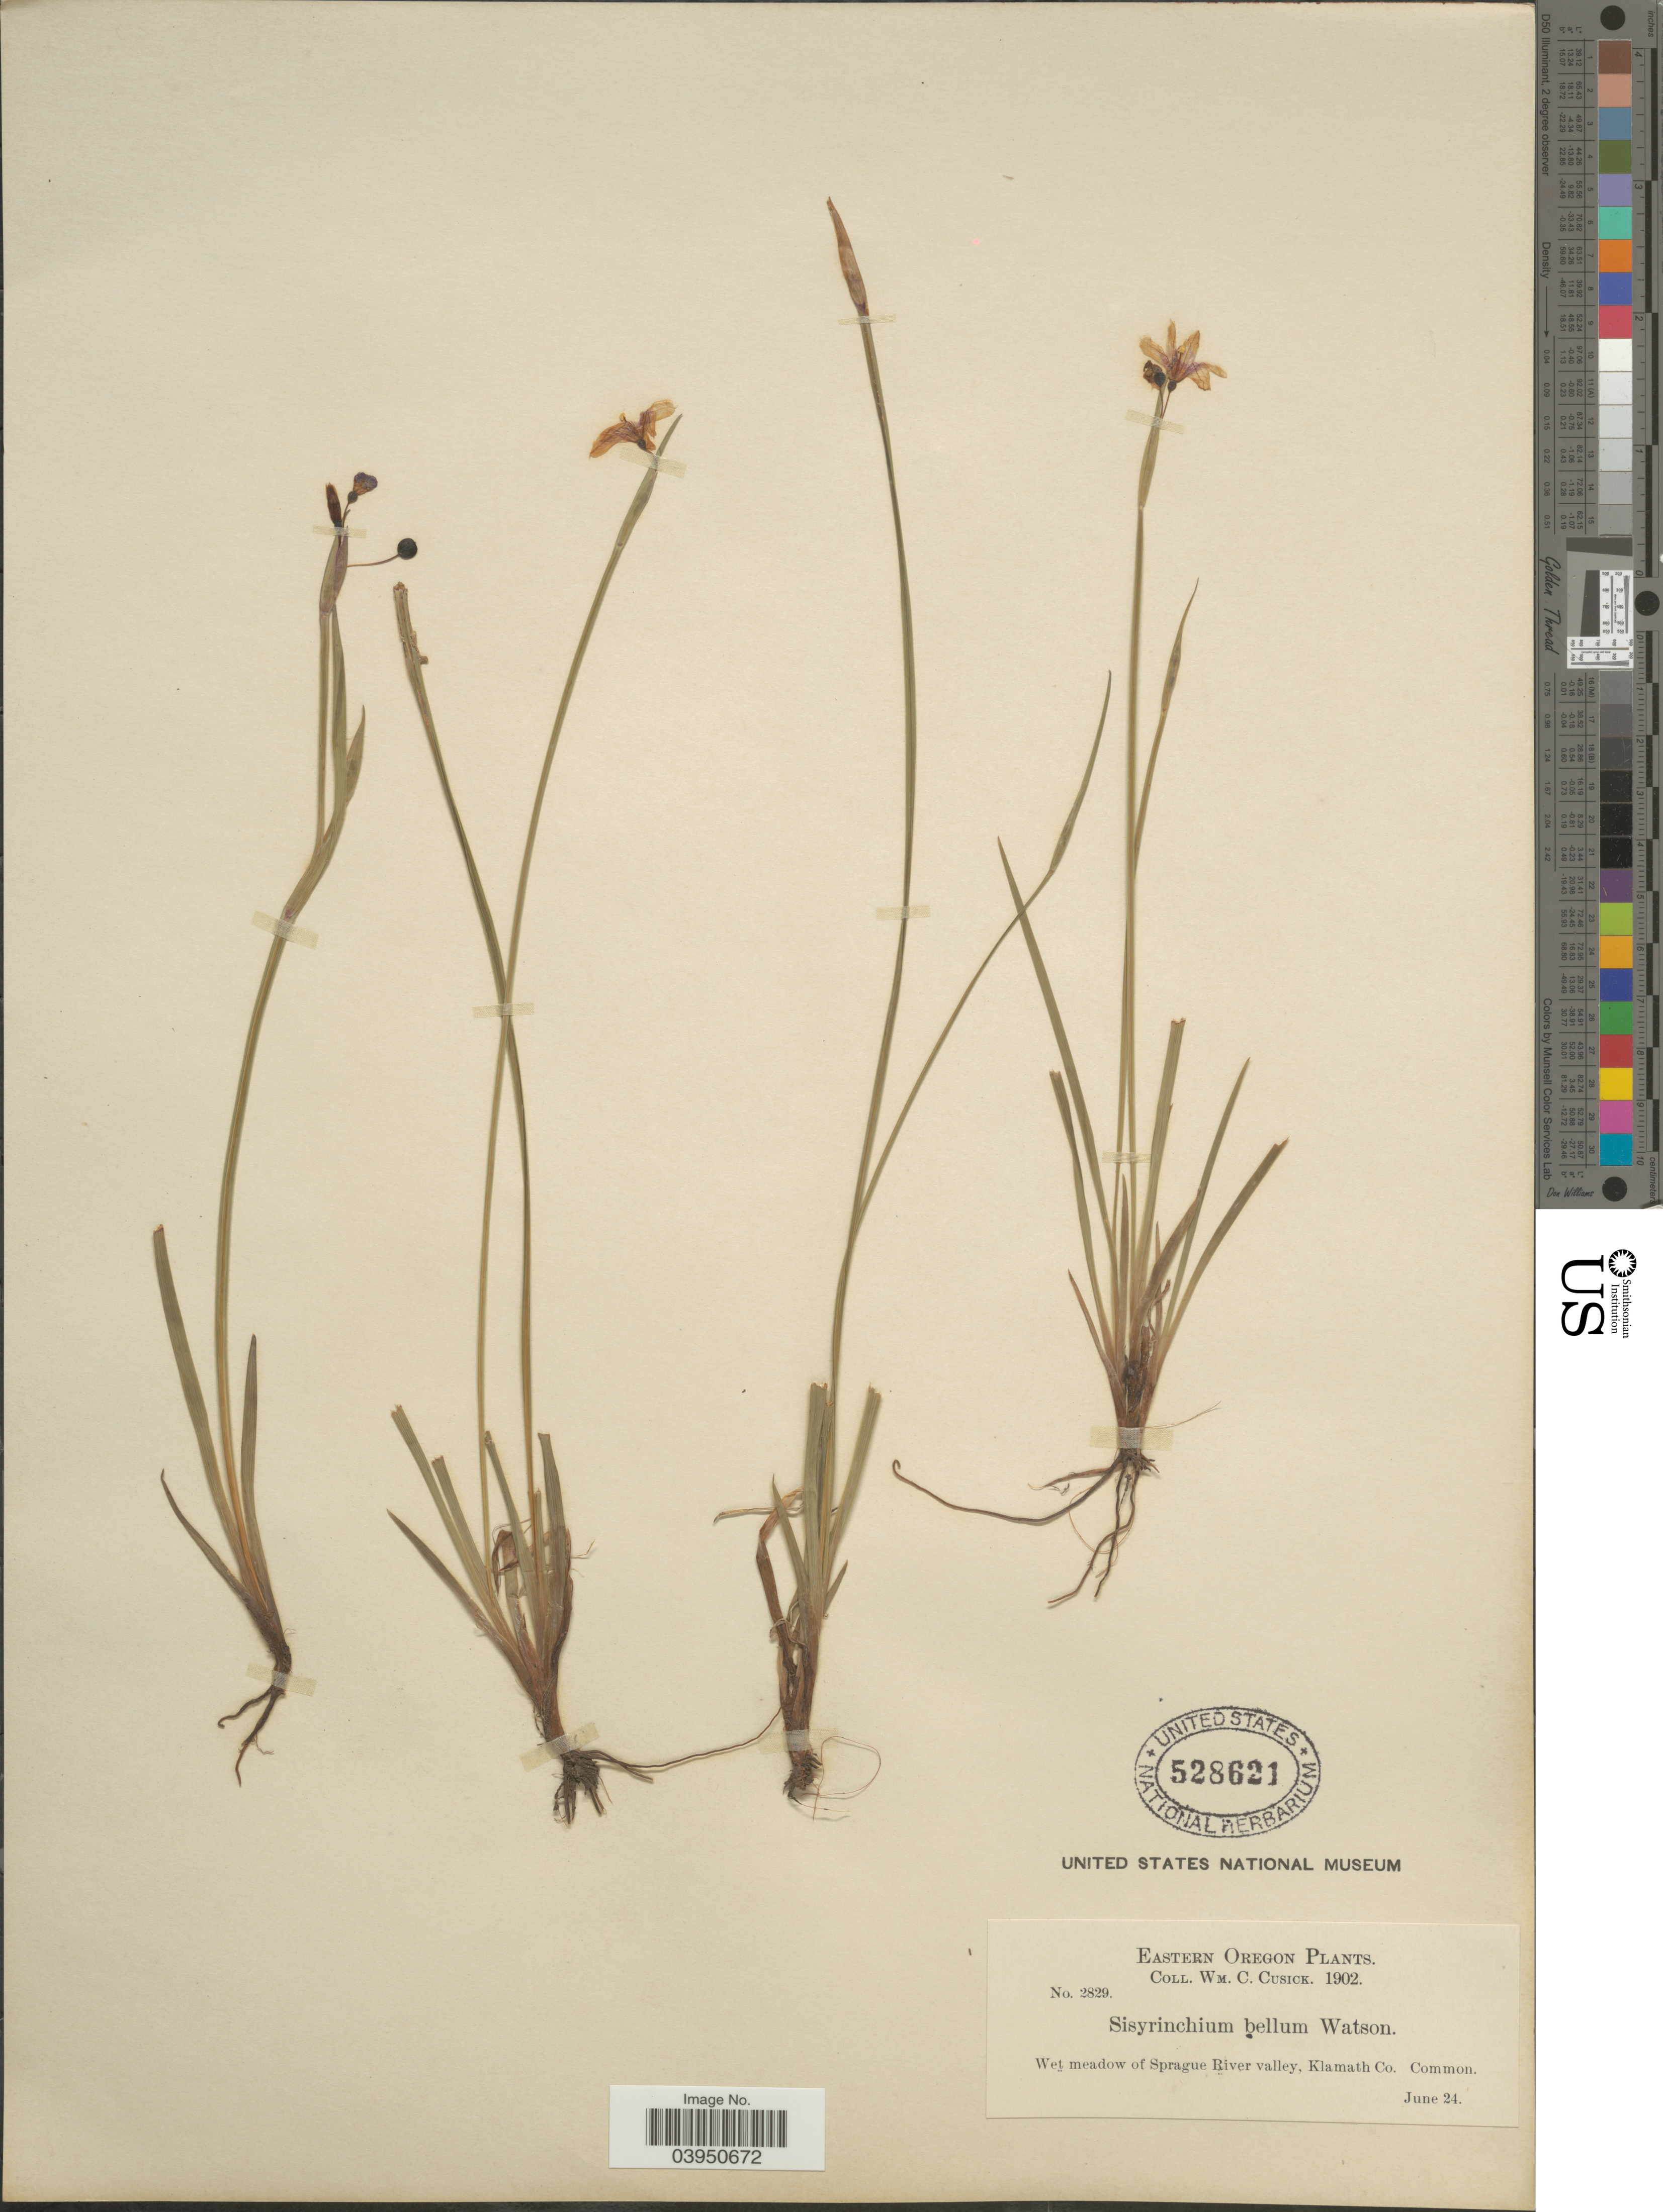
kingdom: Plantae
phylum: Tracheophyta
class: Liliopsida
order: Asparagales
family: Iridaceae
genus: Sisyrinchium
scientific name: Sisyrinchium birameum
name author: Piper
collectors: W. C. Cusick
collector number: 2829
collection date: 1902-06-24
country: United States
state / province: Oregon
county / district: Klamath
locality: Eastern Oregon. Wet meadow of Sprague River valley, Klamath Co.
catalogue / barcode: US 528621